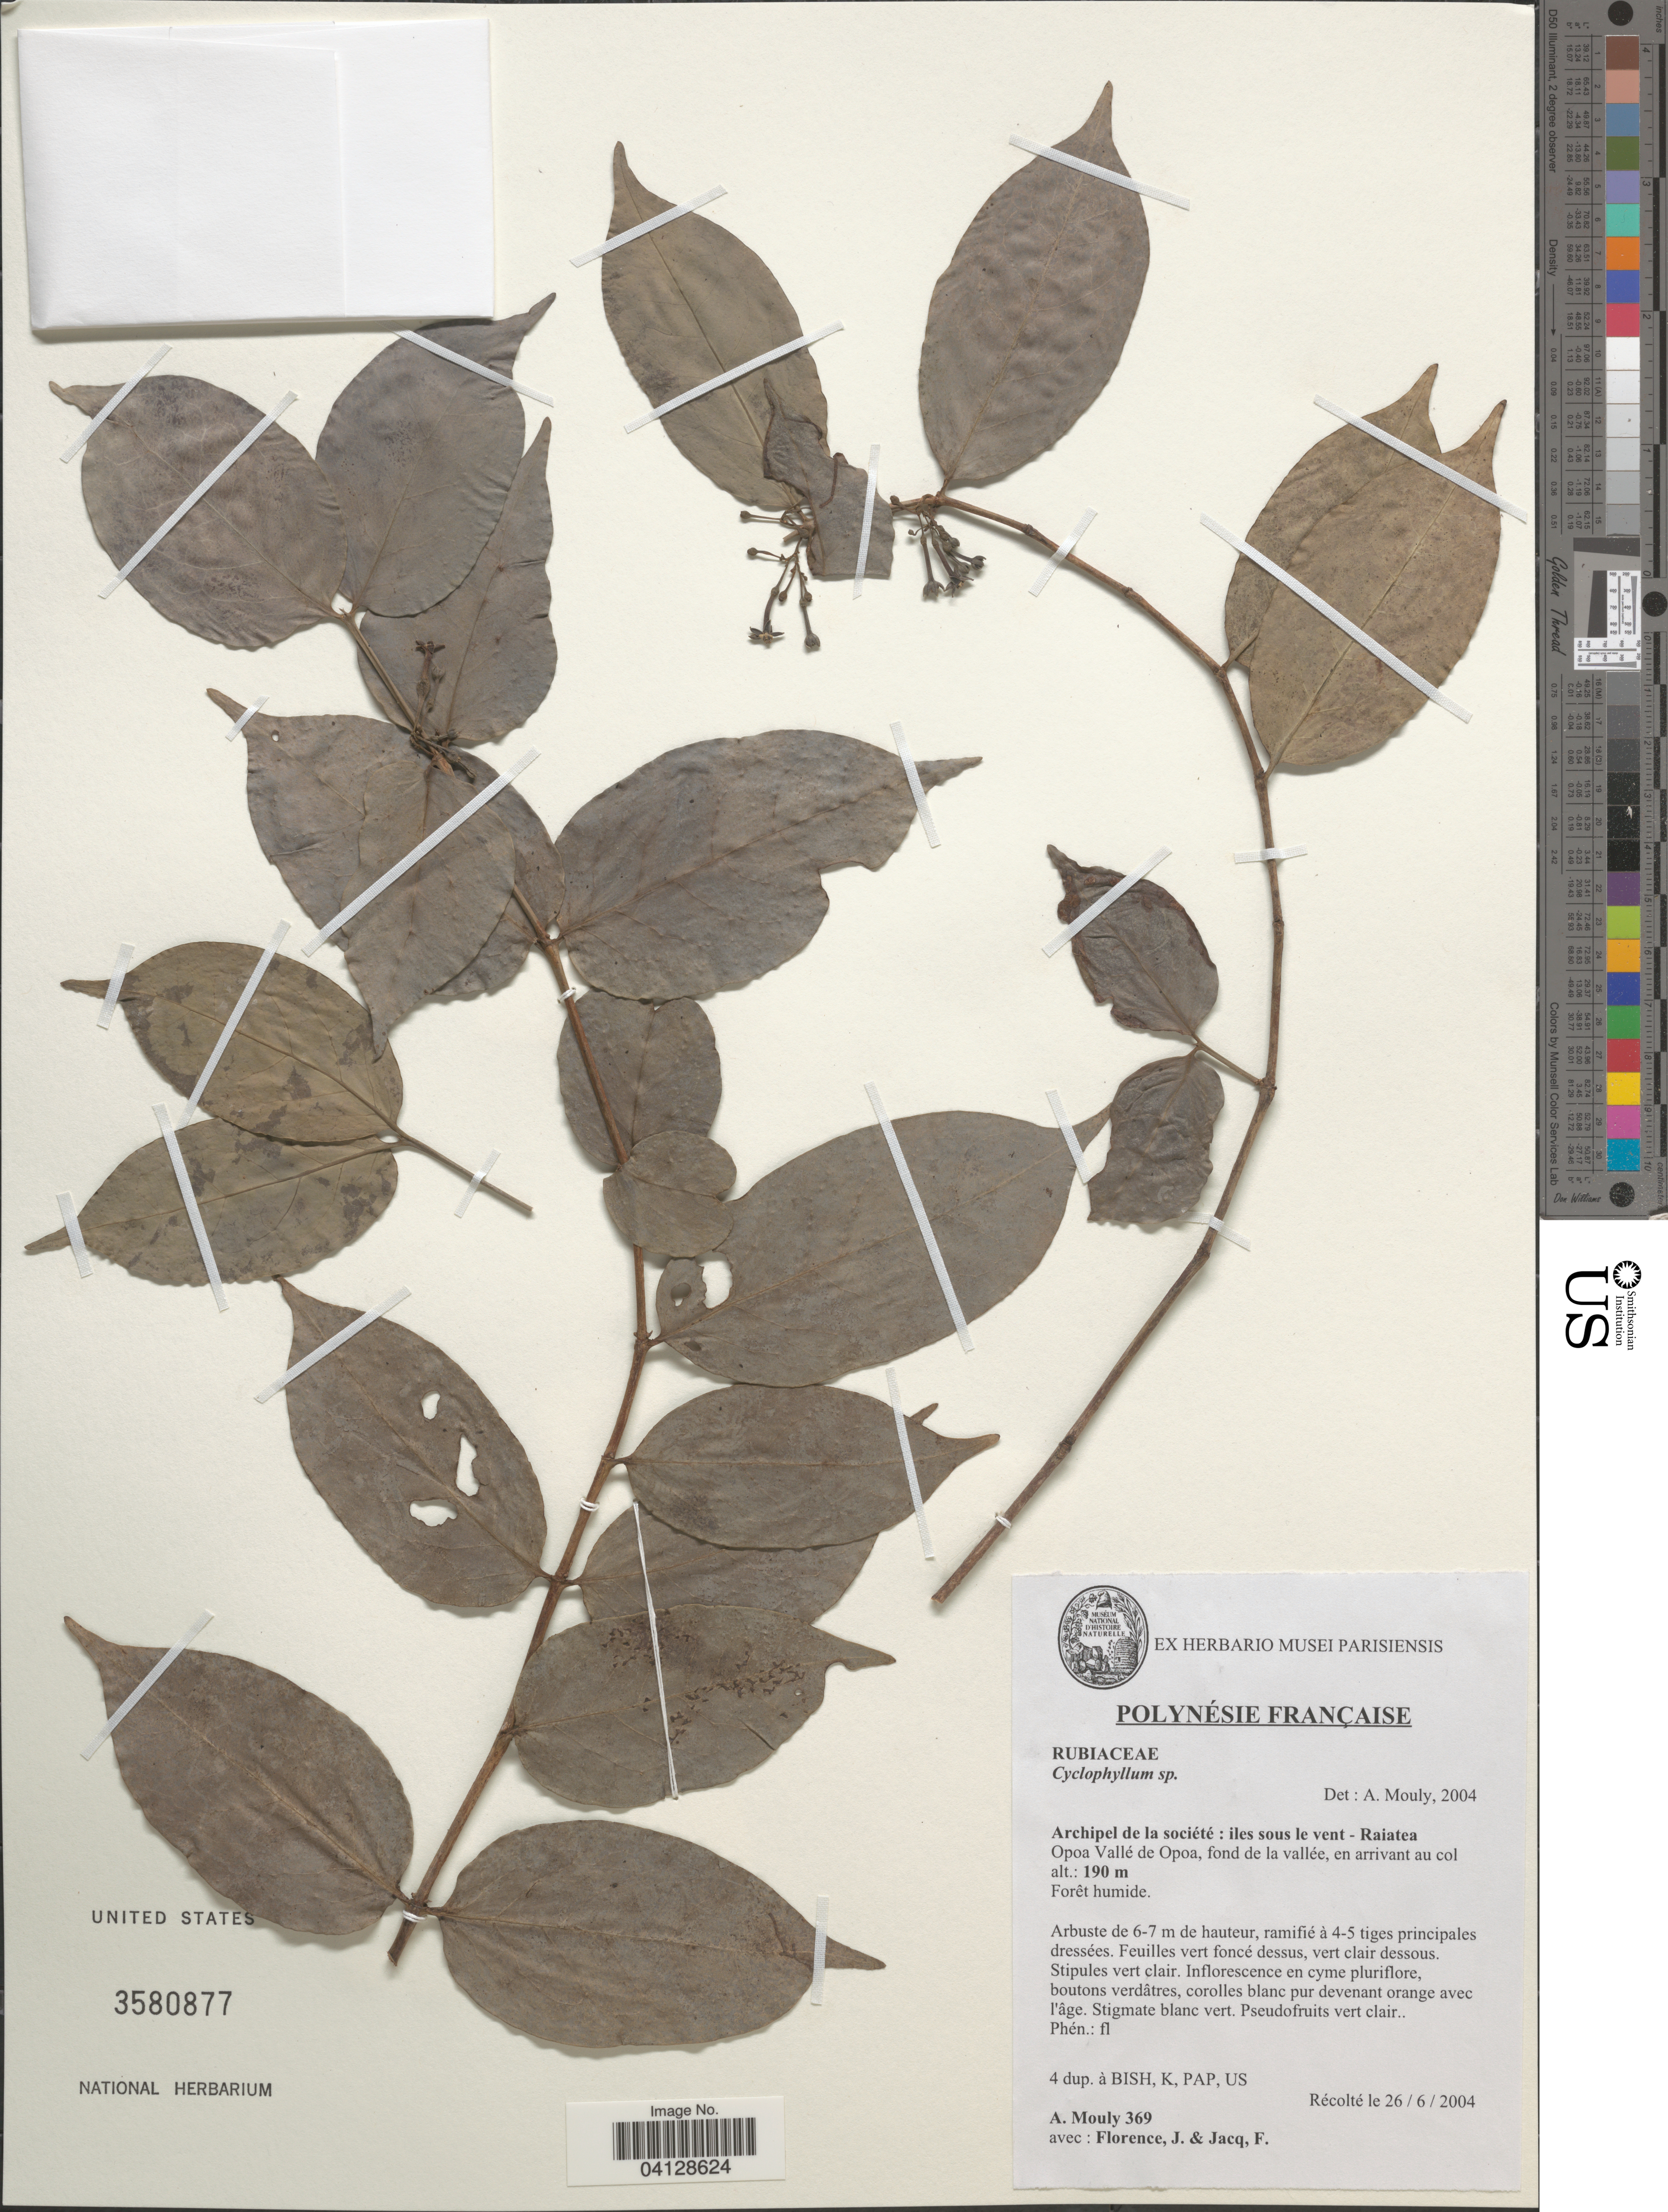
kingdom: Plantae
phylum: Tracheophyta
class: Magnoliopsida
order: Gentianales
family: Rubiaceae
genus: Cyclophyllum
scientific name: Cyclophyllum sp.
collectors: A. Mouly, J. Florence & F. Jacq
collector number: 369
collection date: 2004-06-26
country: French Polynesia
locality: Polynésie Française. Archipel de la société: iles sous le vent - Raiatea. Opoa Vallé de Opoa, fond de la vallée, en arrivant au col.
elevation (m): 190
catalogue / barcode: US 3580877